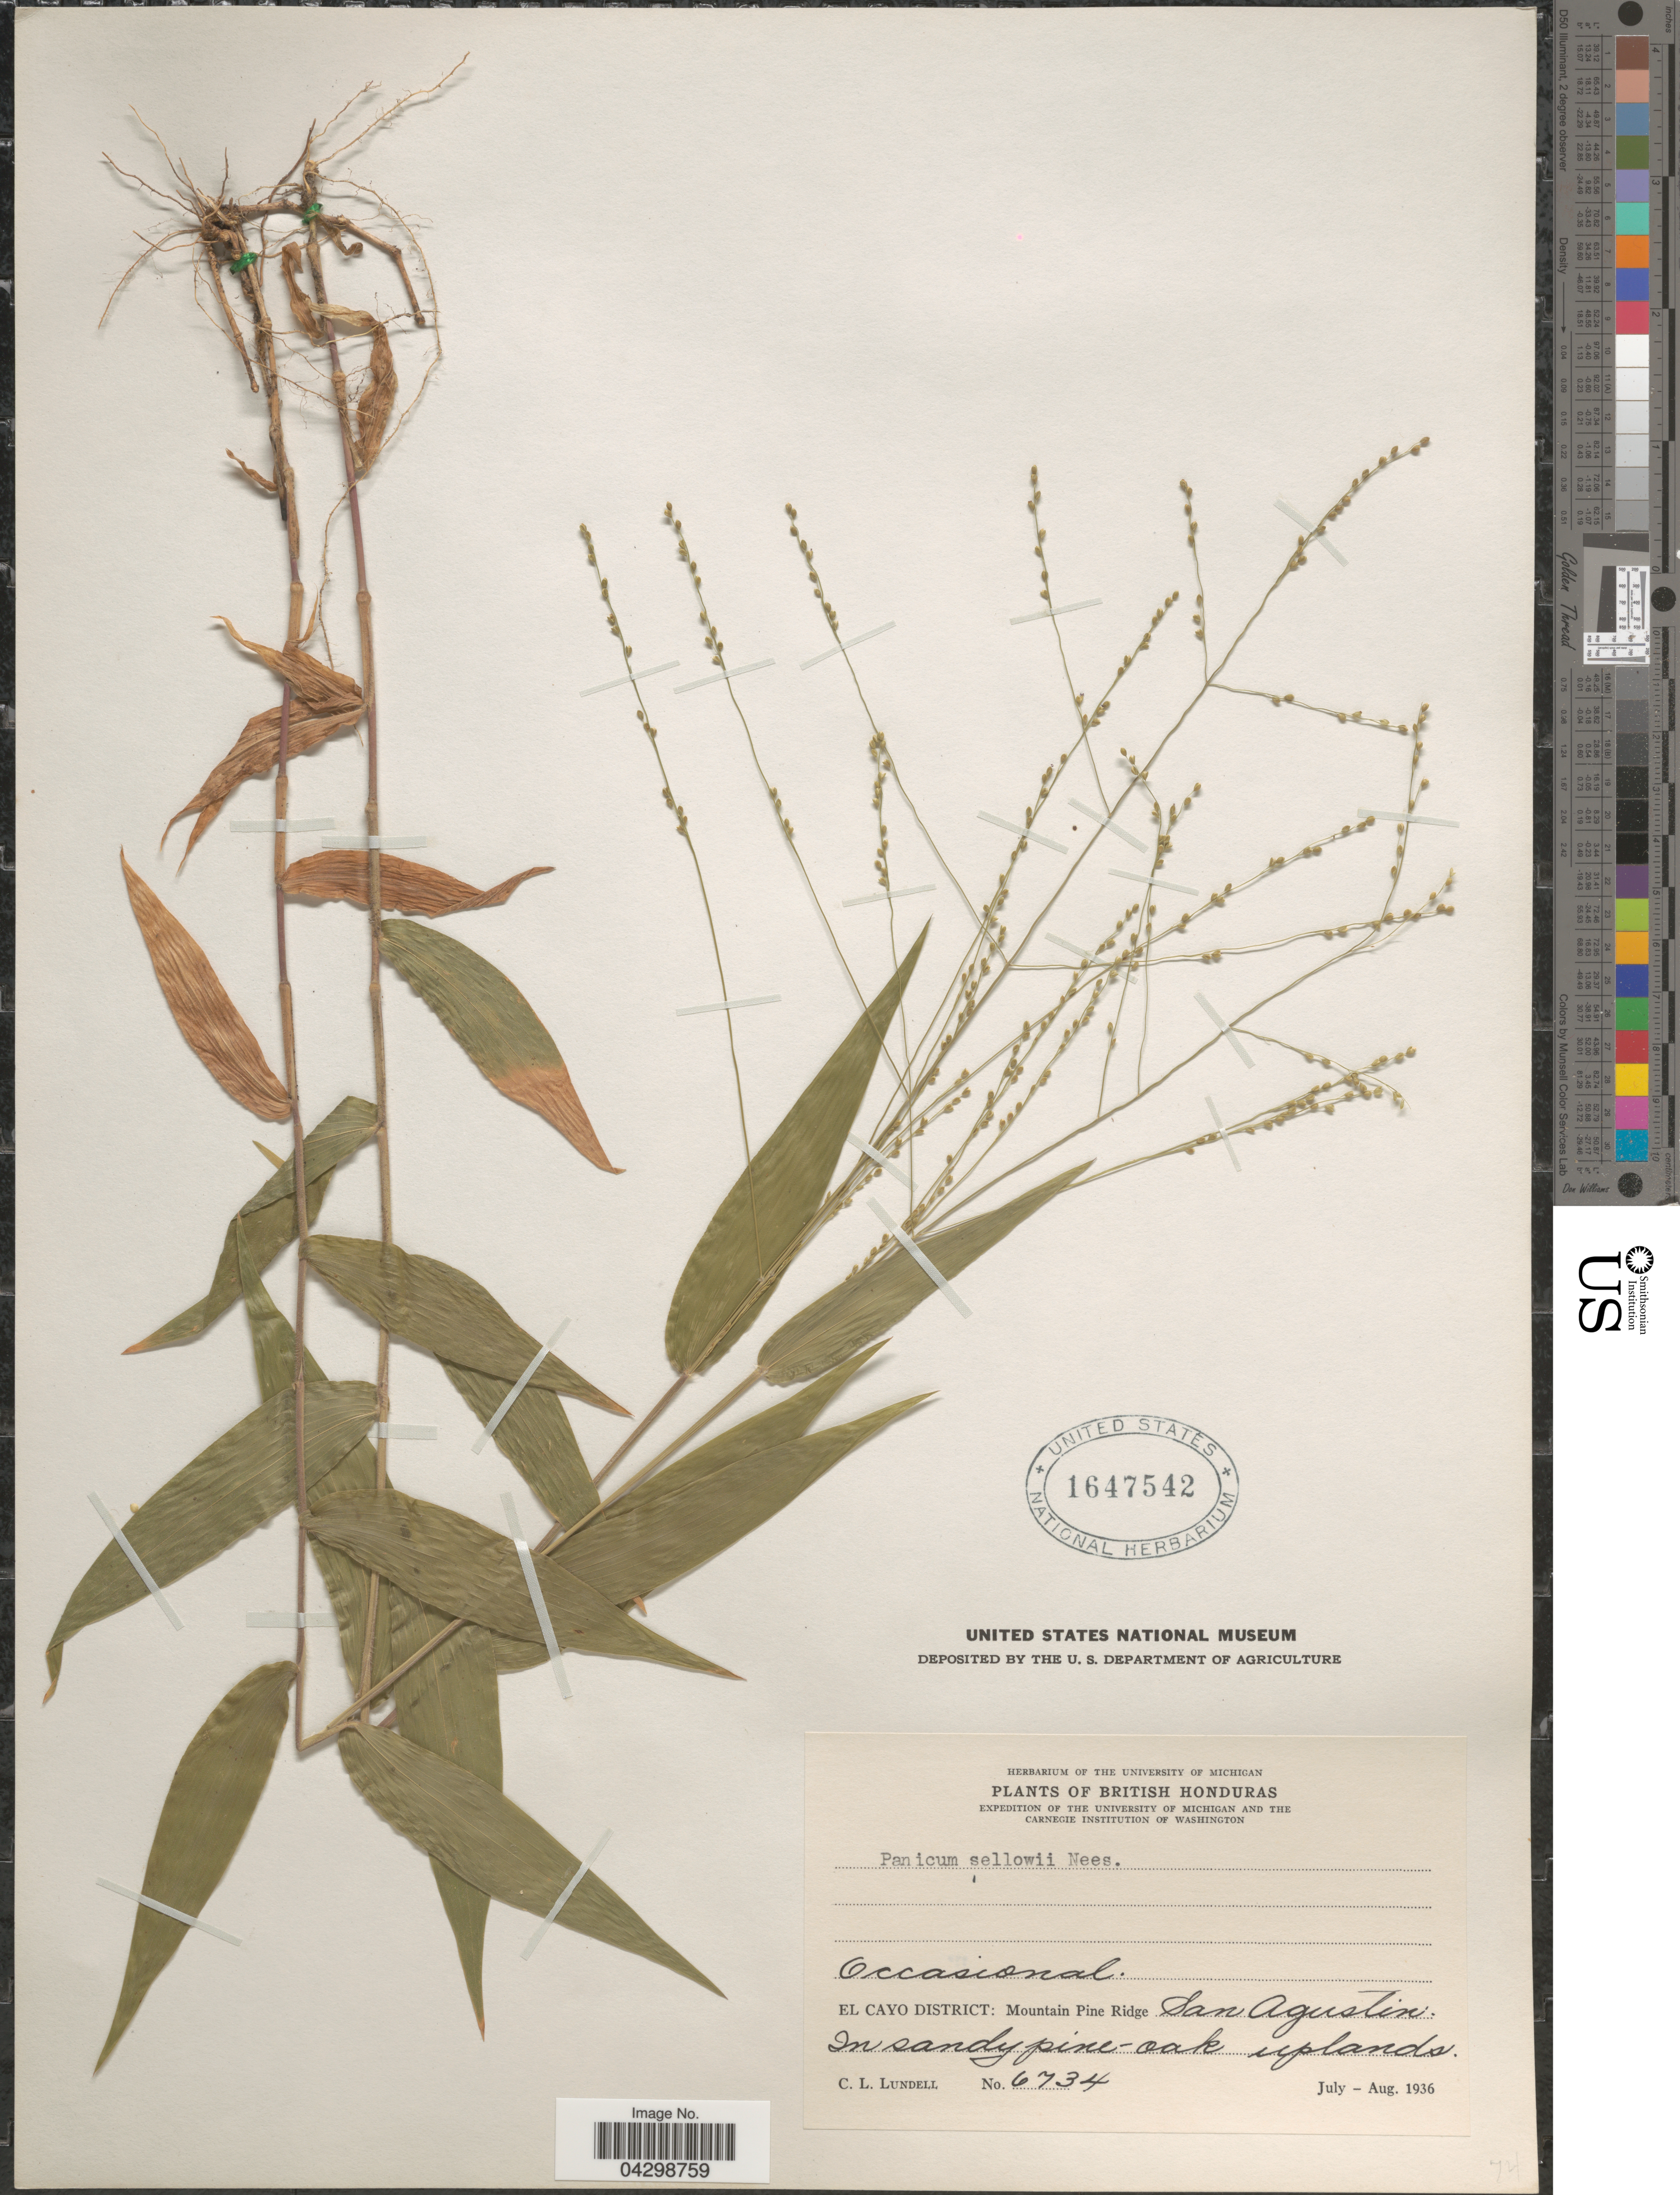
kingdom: Plantae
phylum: Tracheophyta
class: Liliopsida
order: Poales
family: Poaceae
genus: Panicum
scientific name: Panicum sellowii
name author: Nees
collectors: C. L. Lundell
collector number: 6734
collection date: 1936-07/1936-08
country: Belize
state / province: Cayo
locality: British Honduras. Expedition of the University of Michigan and the Carnegie Institution of Washington. El Cayo District: Mountain Pine Ridge. San Agustin.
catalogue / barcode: US 1647542